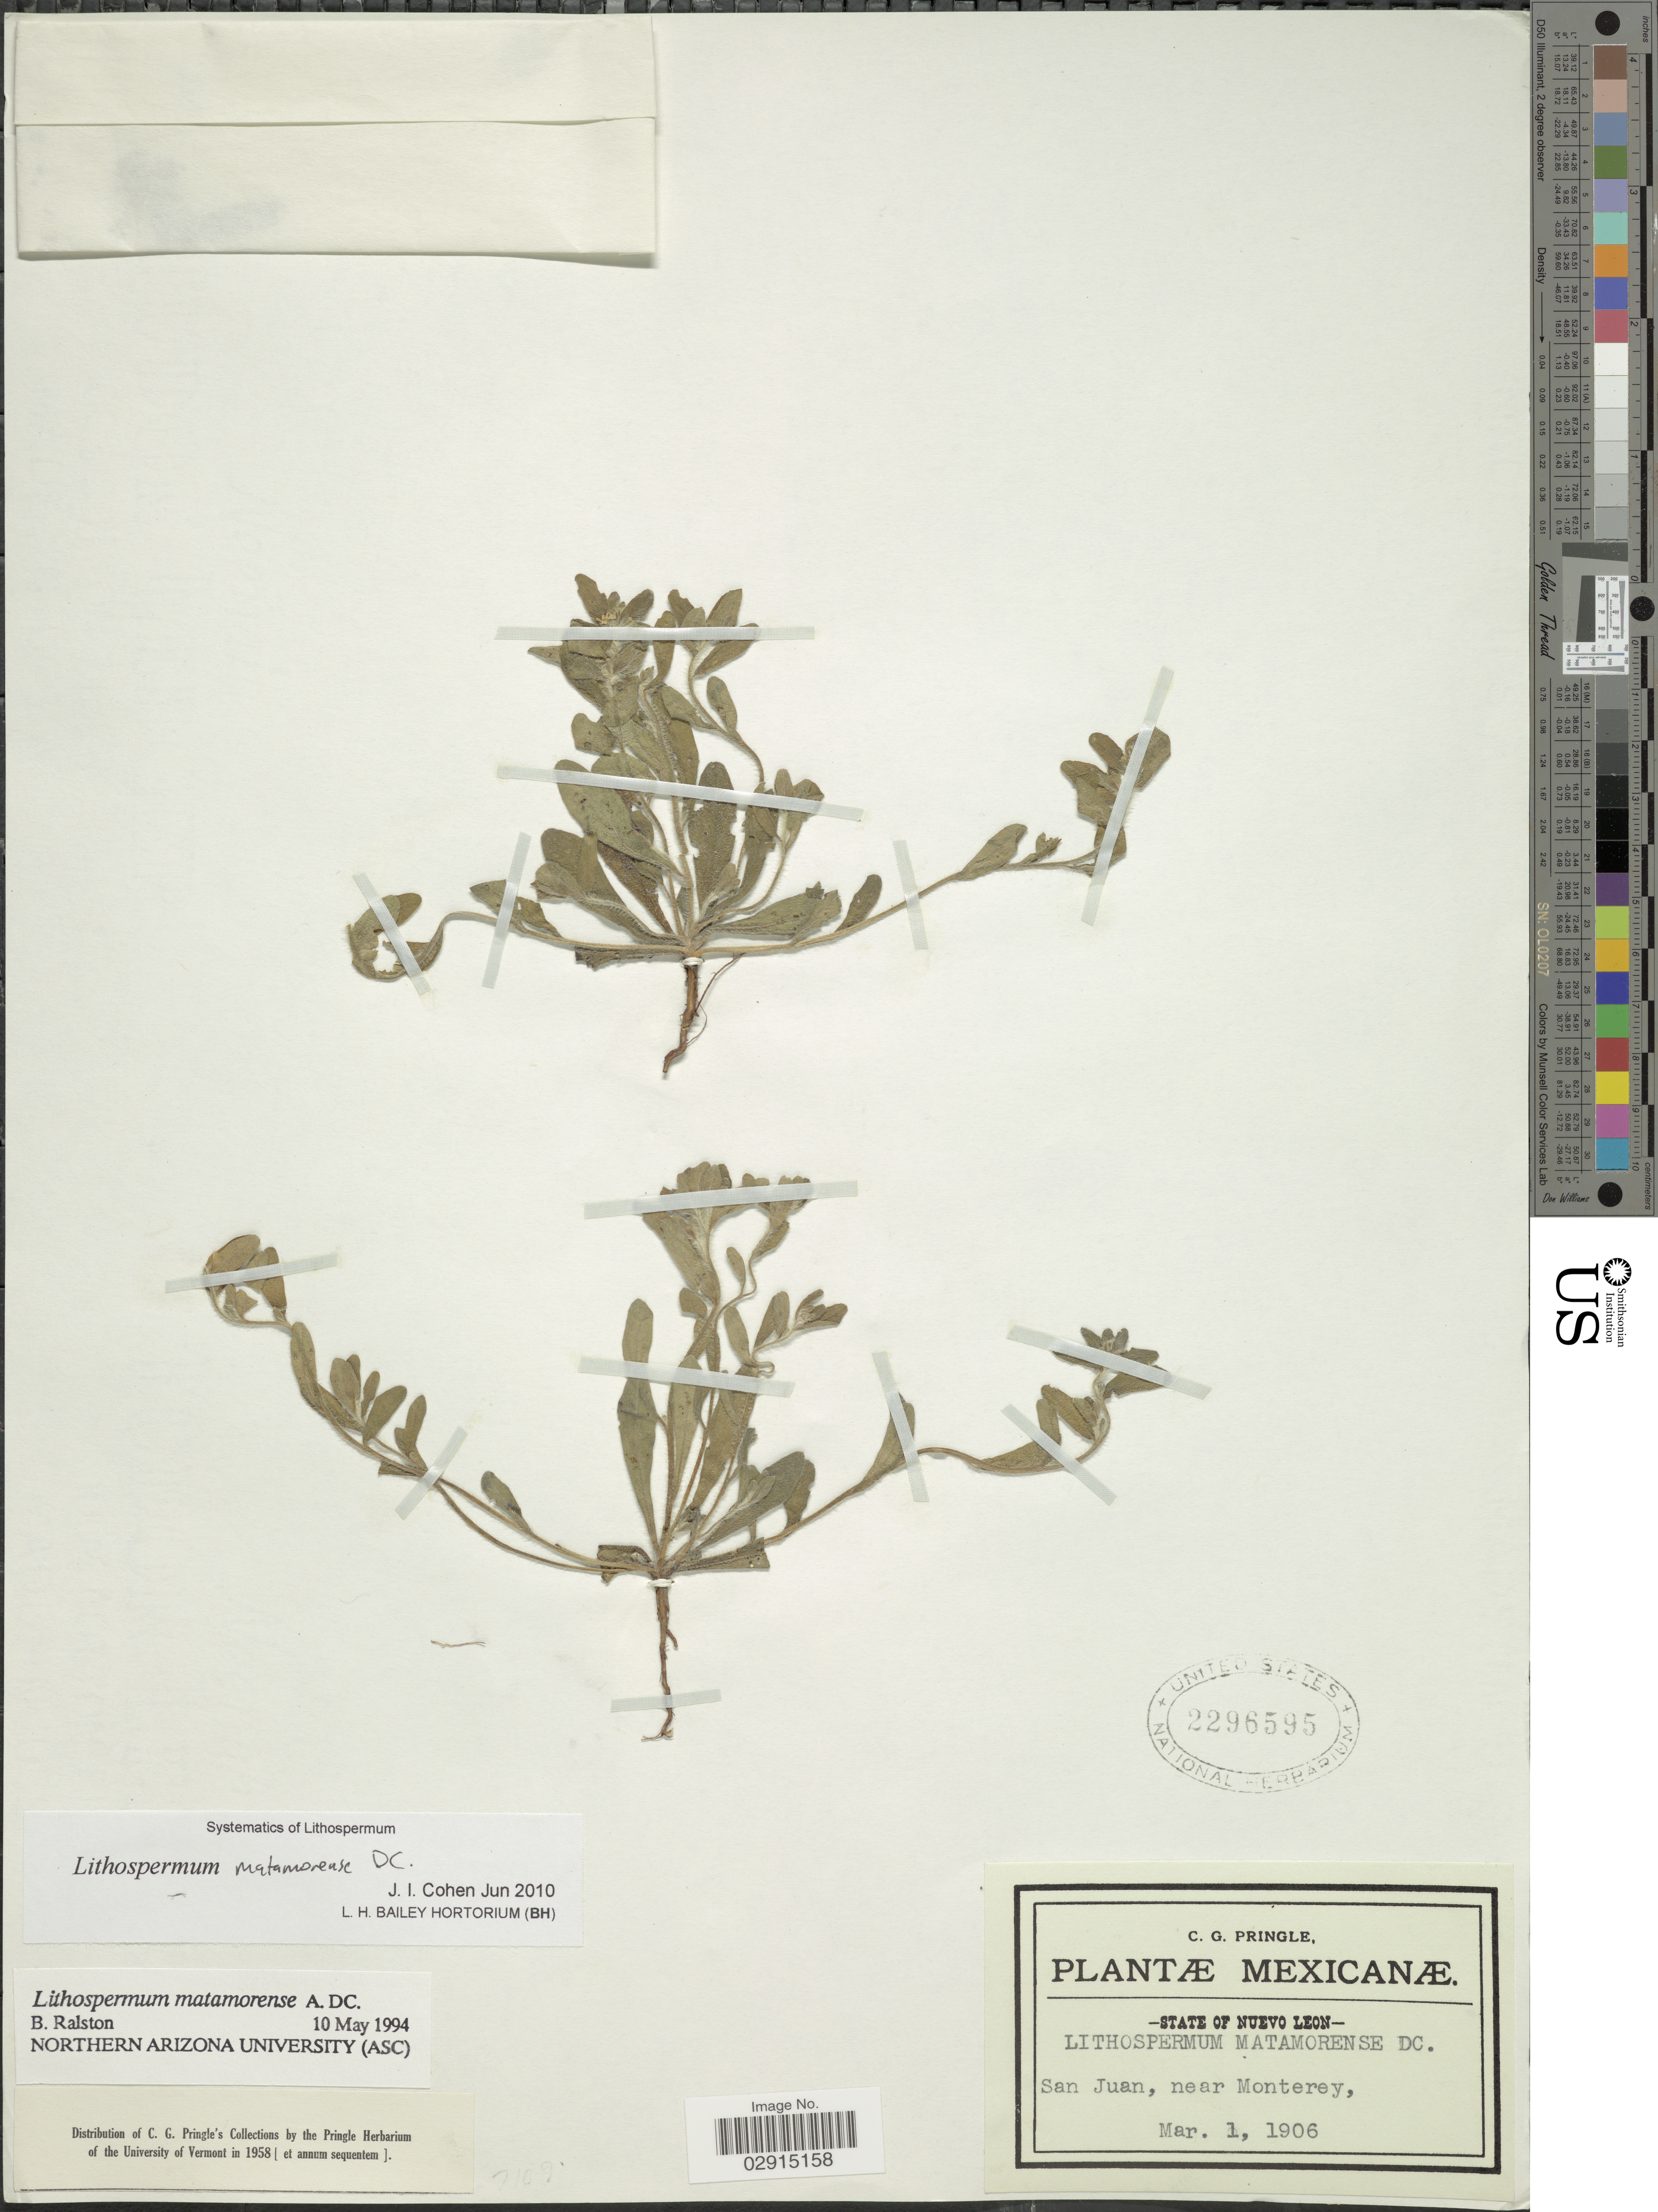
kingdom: Plantae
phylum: Tracheophyta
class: Magnoliopsida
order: Boraginales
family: Boraginaceae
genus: Lithospermum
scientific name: Lithospermum matamorense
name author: A. DC. in DC.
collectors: C. G. Pringle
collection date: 1906-03-01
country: Mexico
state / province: Nuevo León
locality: San Juan, near Monterey.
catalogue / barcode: US 2296595